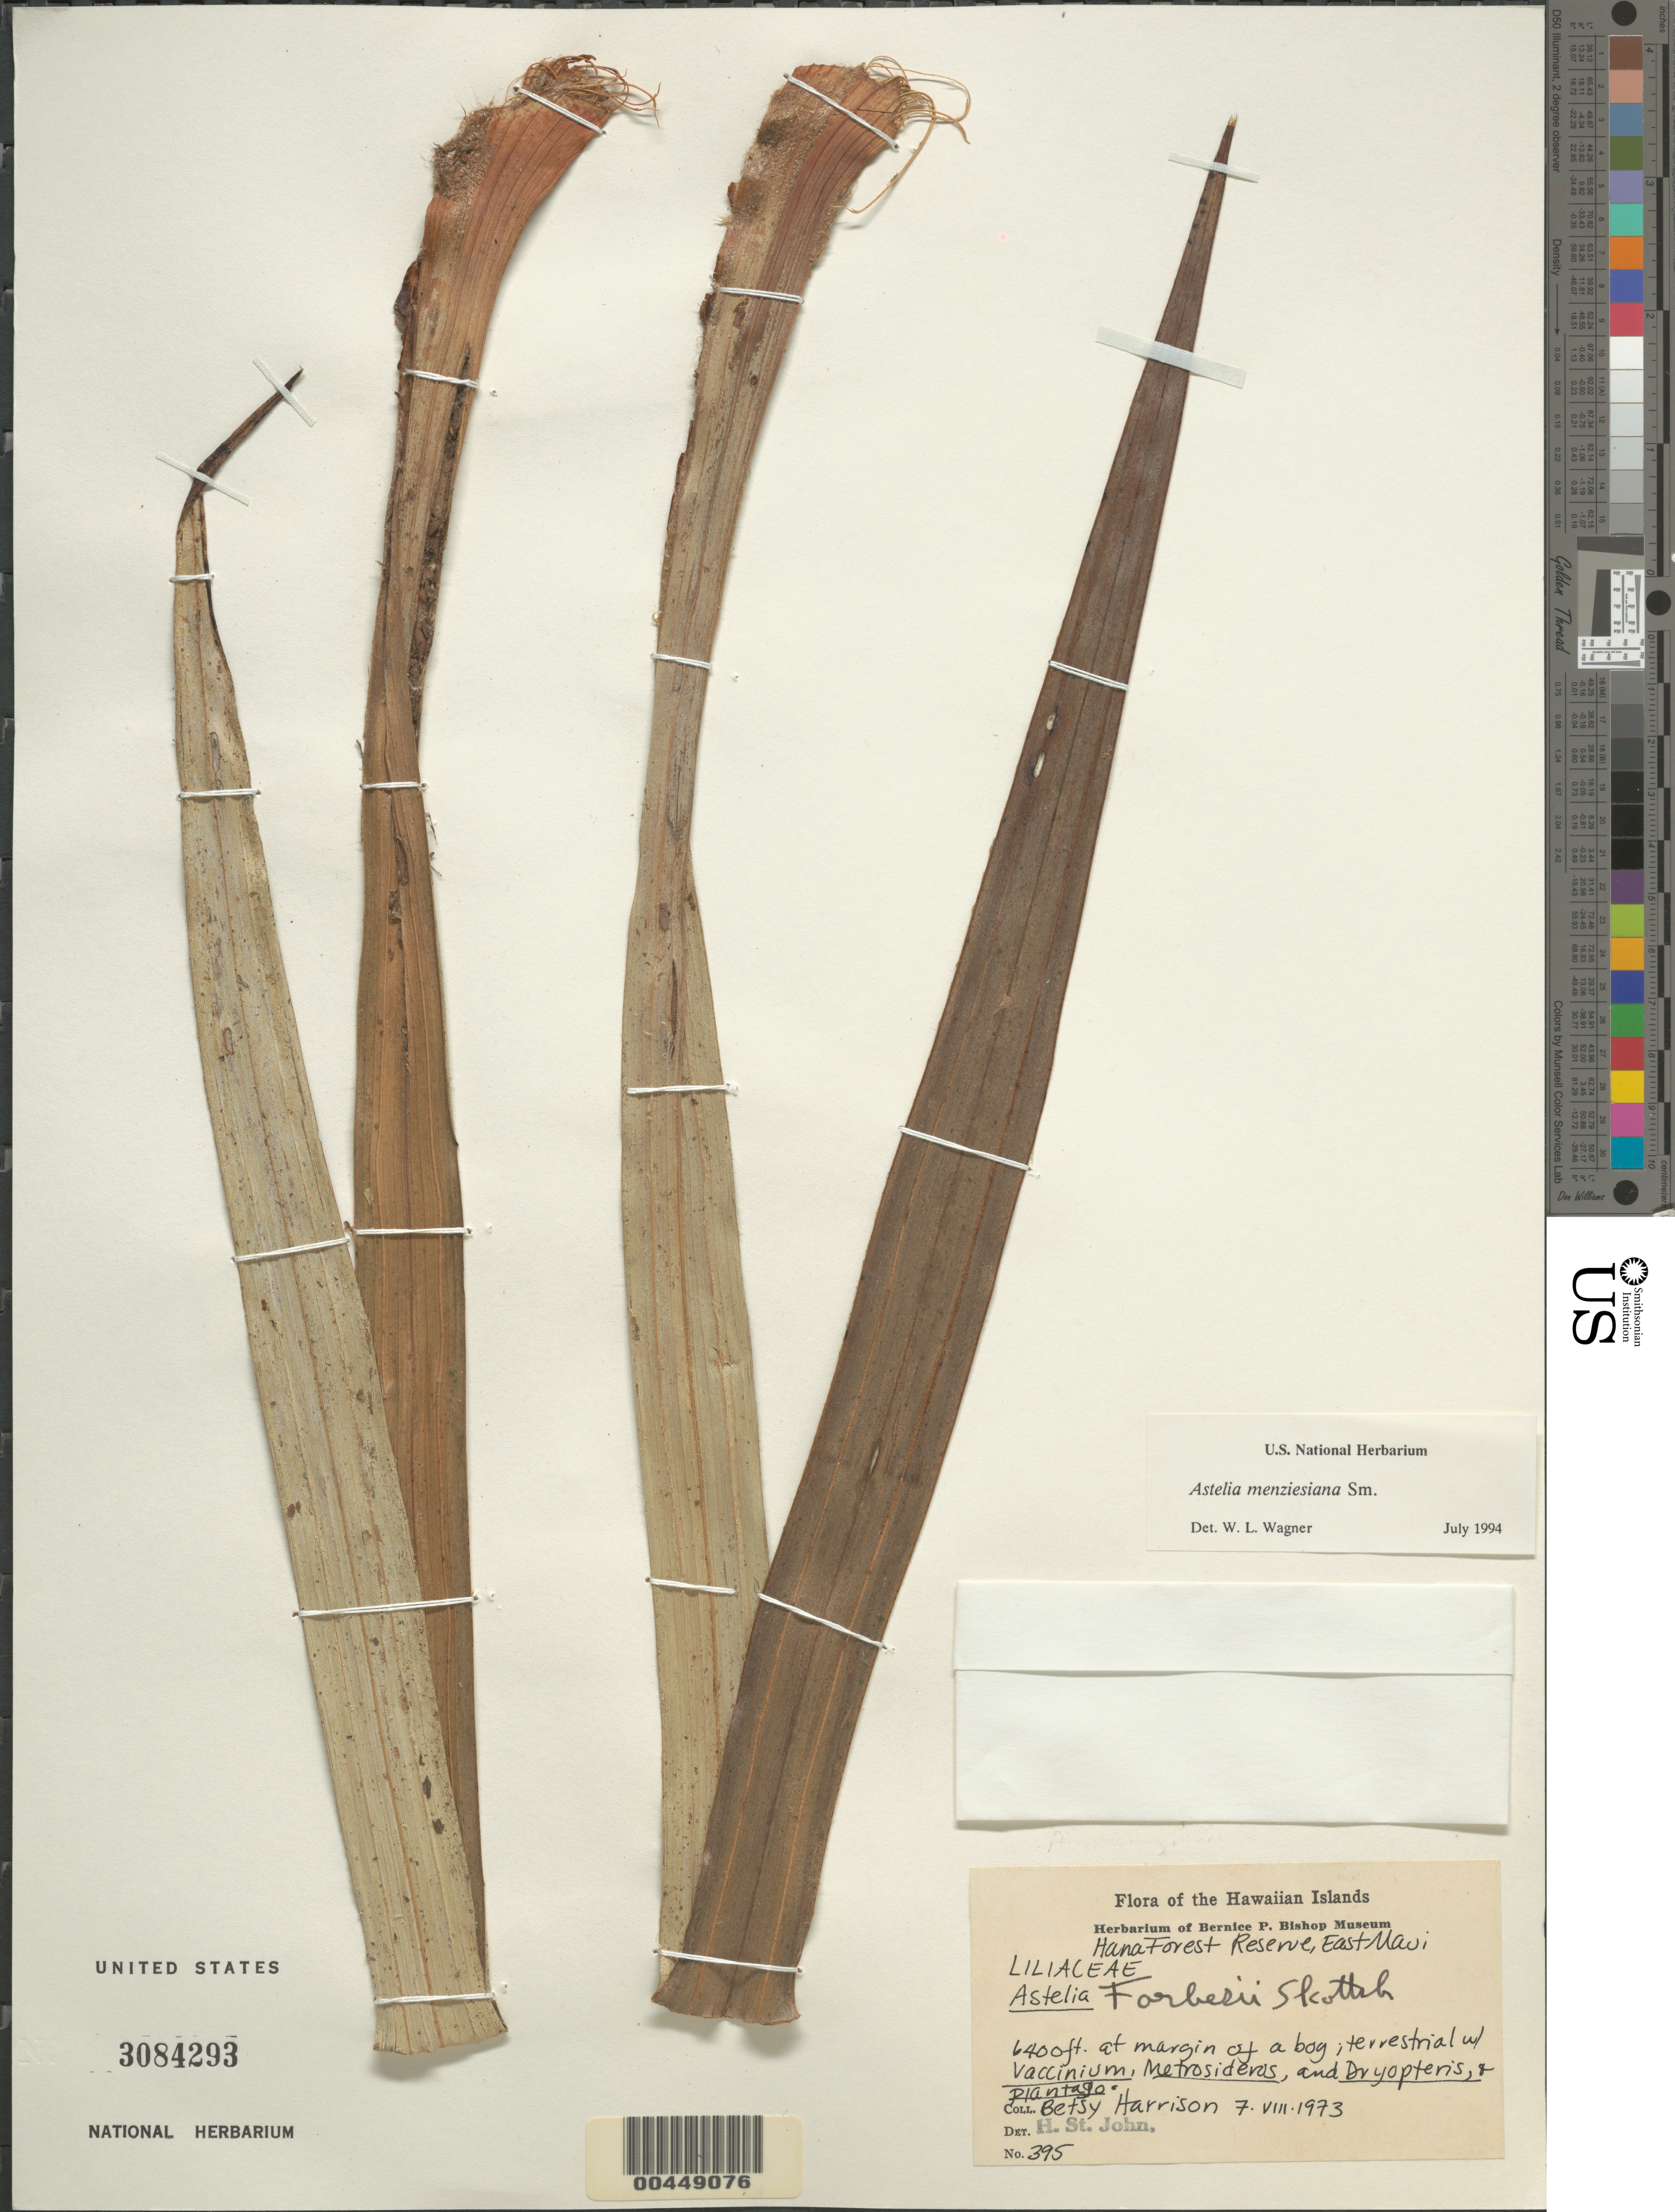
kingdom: Plantae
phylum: Tracheophyta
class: Liliopsida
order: Asparagales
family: Asteliaceae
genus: Astelia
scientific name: Astelia menziesiana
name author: Sm.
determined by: Wagner, W. L., (BOT), Smithsonian Institution - National Museum of Natural History (UNITED STATES)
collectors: B. Harrison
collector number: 395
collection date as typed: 7 Aug 1973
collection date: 1973-08-07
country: United States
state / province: Hawaii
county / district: Maui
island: Maui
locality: E Maui, Hana For Res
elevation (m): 1951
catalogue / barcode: US 3084293